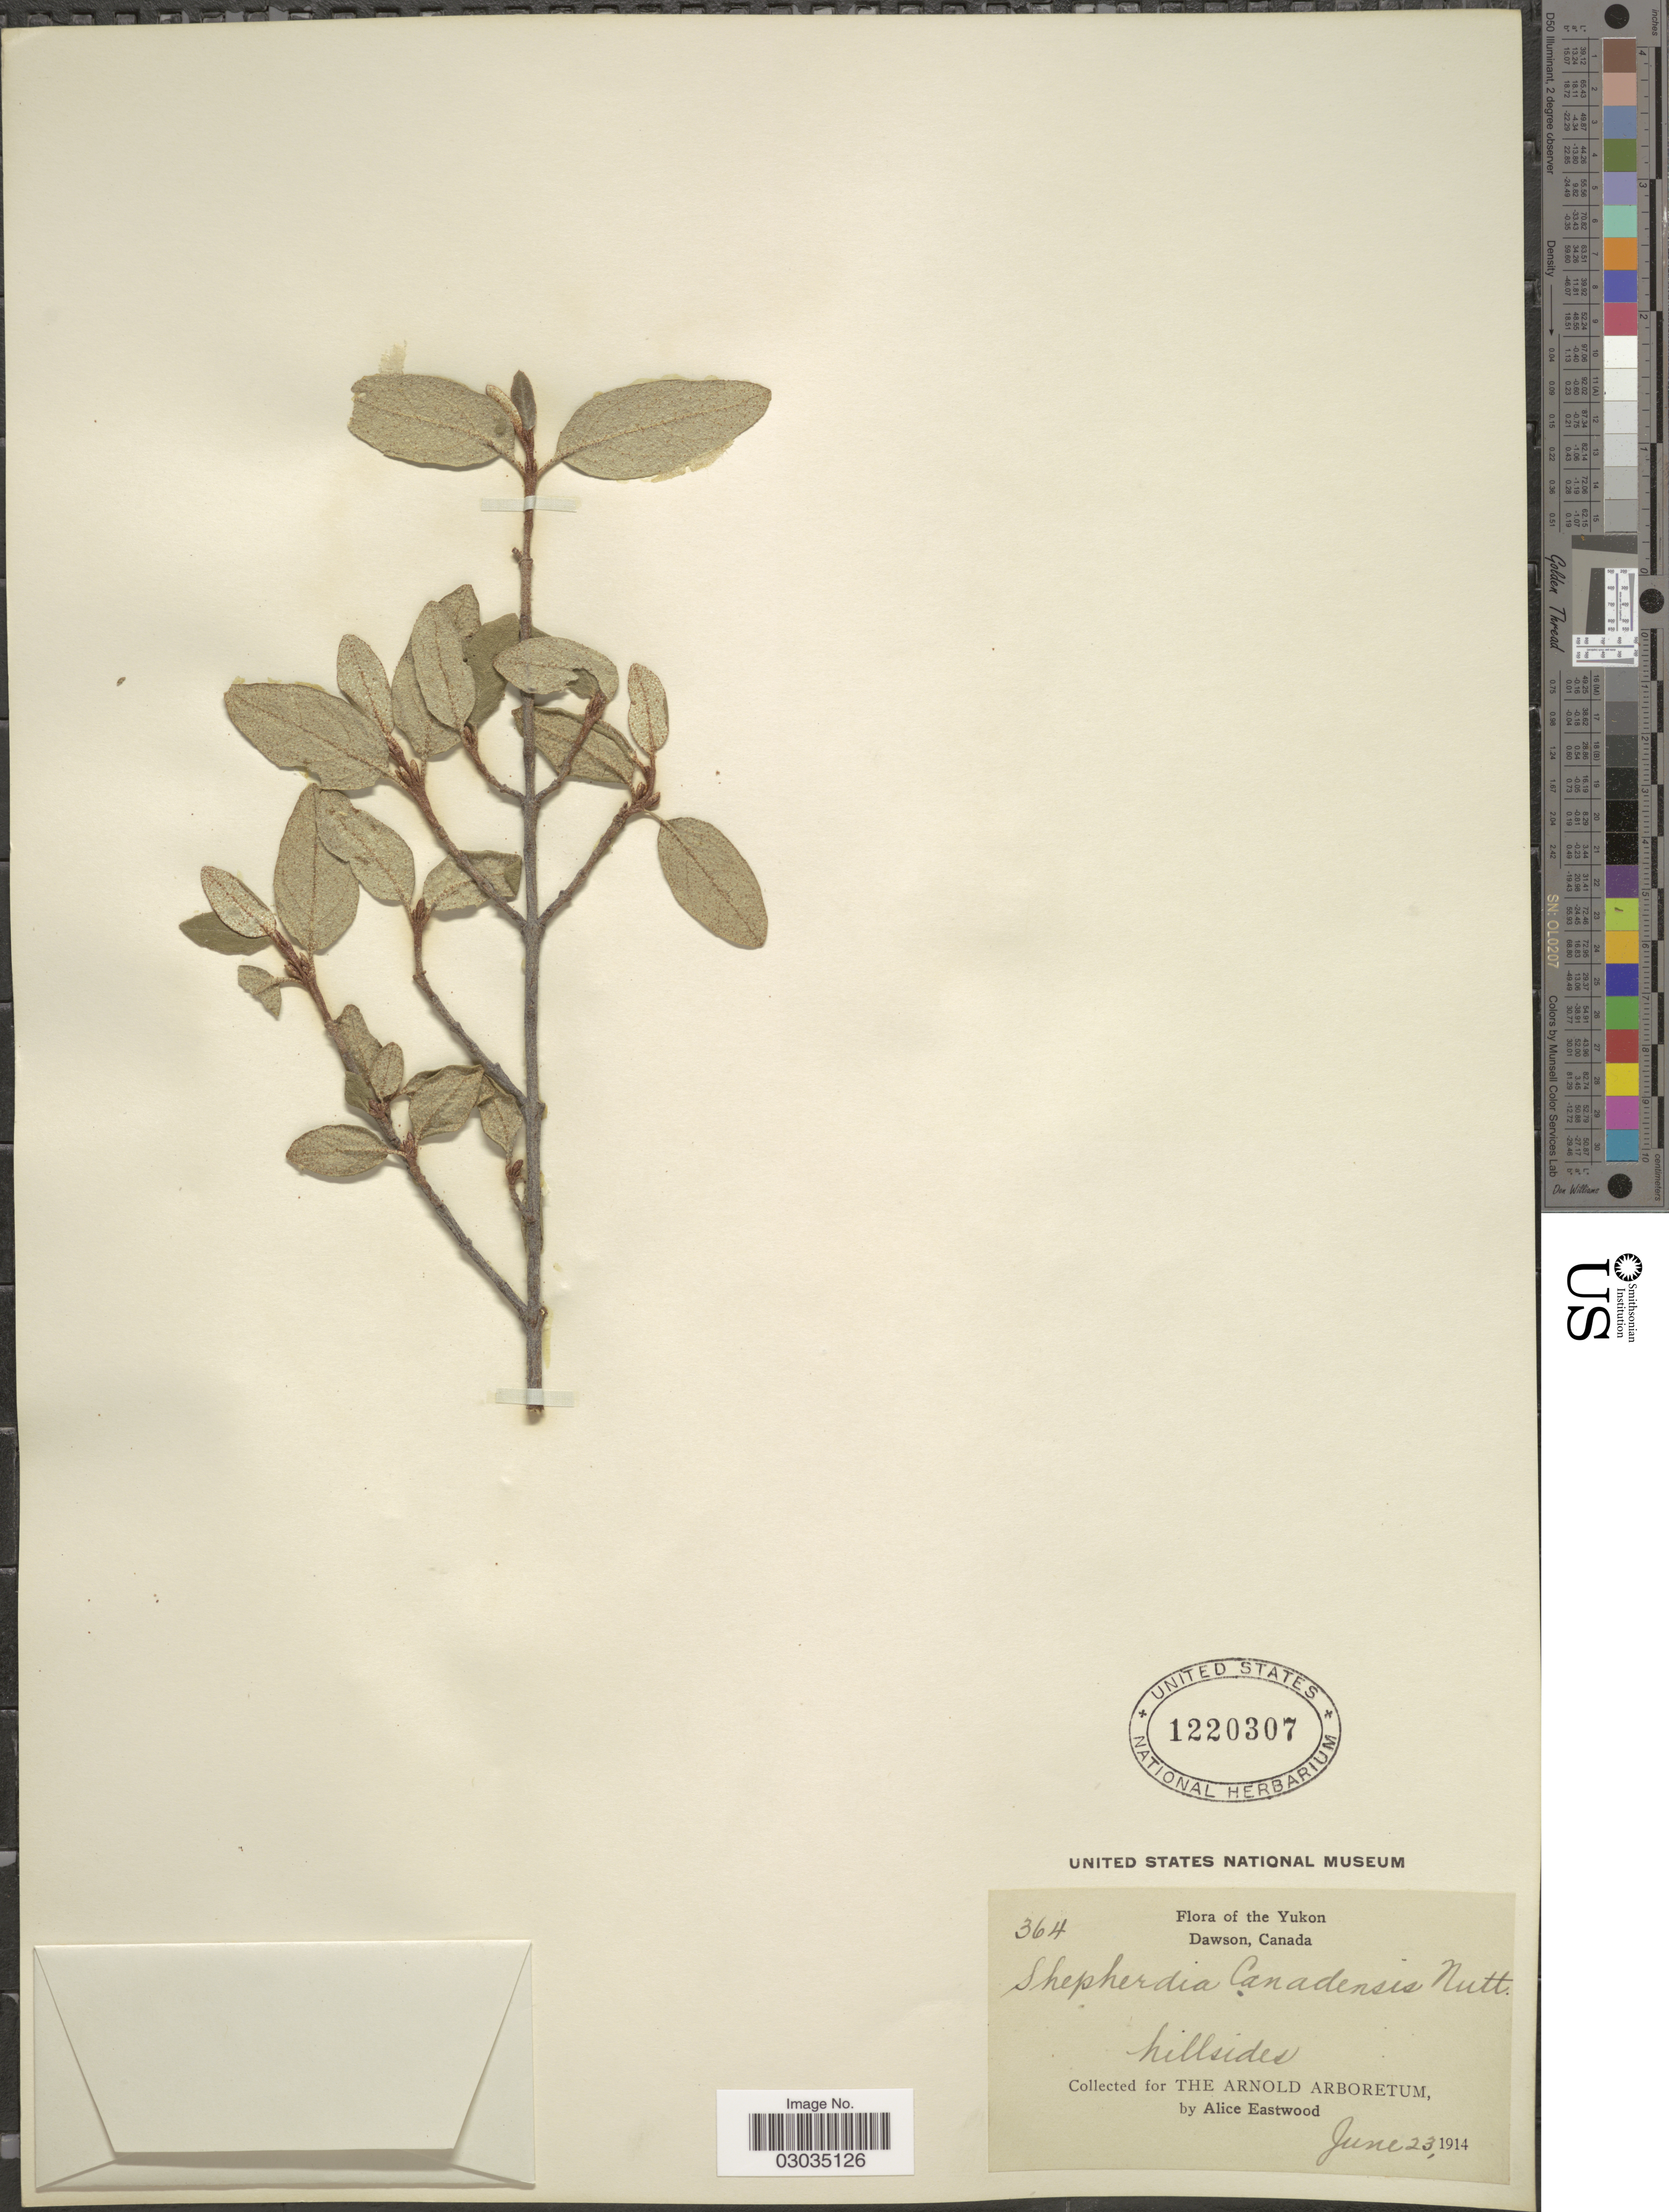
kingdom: Plantae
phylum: Tracheophyta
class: Magnoliopsida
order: Rosales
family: Elaeagnaceae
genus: Shepherdia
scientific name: Shepherdia canadensis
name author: (L.) Nutt.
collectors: A. Eastwood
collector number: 364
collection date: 1914-06-23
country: Canada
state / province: Yukon Territory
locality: The Yukon, Dawson, hillsides.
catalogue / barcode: US 1220307